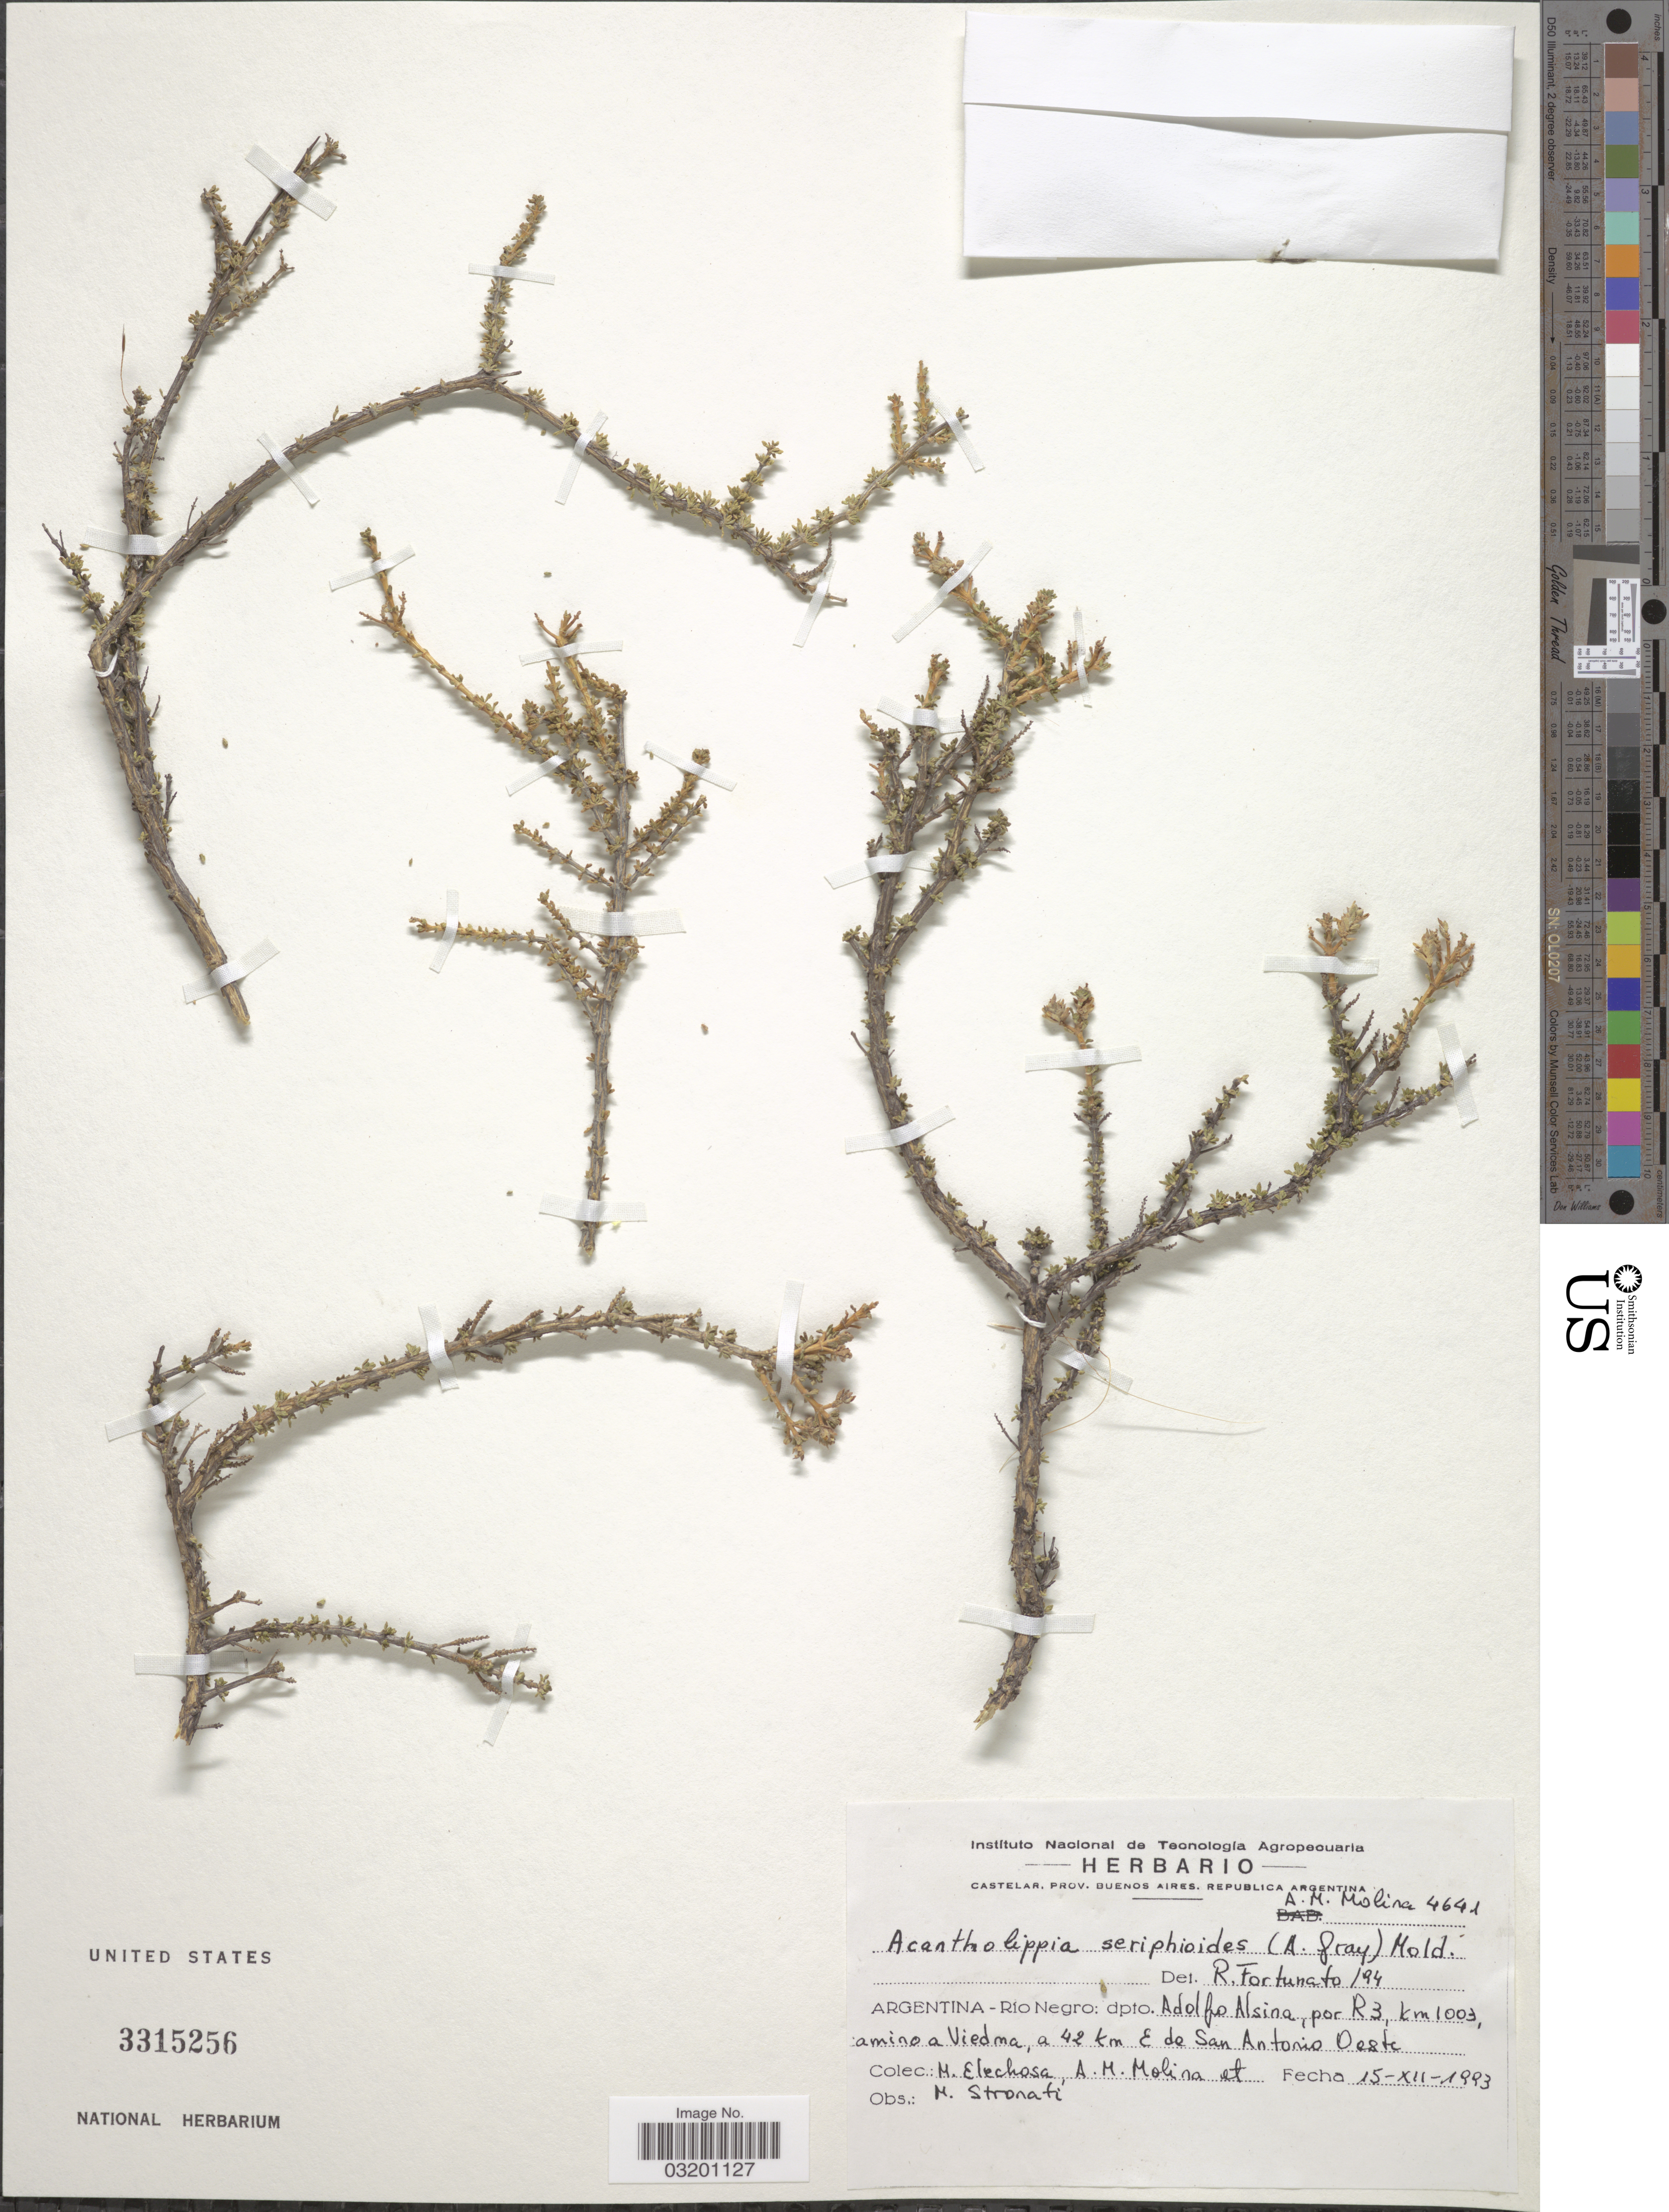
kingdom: Plantae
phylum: Tracheophyta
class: Magnoliopsida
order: Lamiales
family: Verbenaceae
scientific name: Acantholippa seriphioides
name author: (A. Gray) Moldenke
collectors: M. Elechosa, A. M. Molina & M. Stronati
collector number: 4641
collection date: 1993-12-15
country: Argentina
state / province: Buenos Aires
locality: Río Negro: dpto. Adolfo Alsina, por R3, km 1003, camino a Viedma, a 42 km E de San Antonio Oeste.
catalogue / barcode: US 3315256